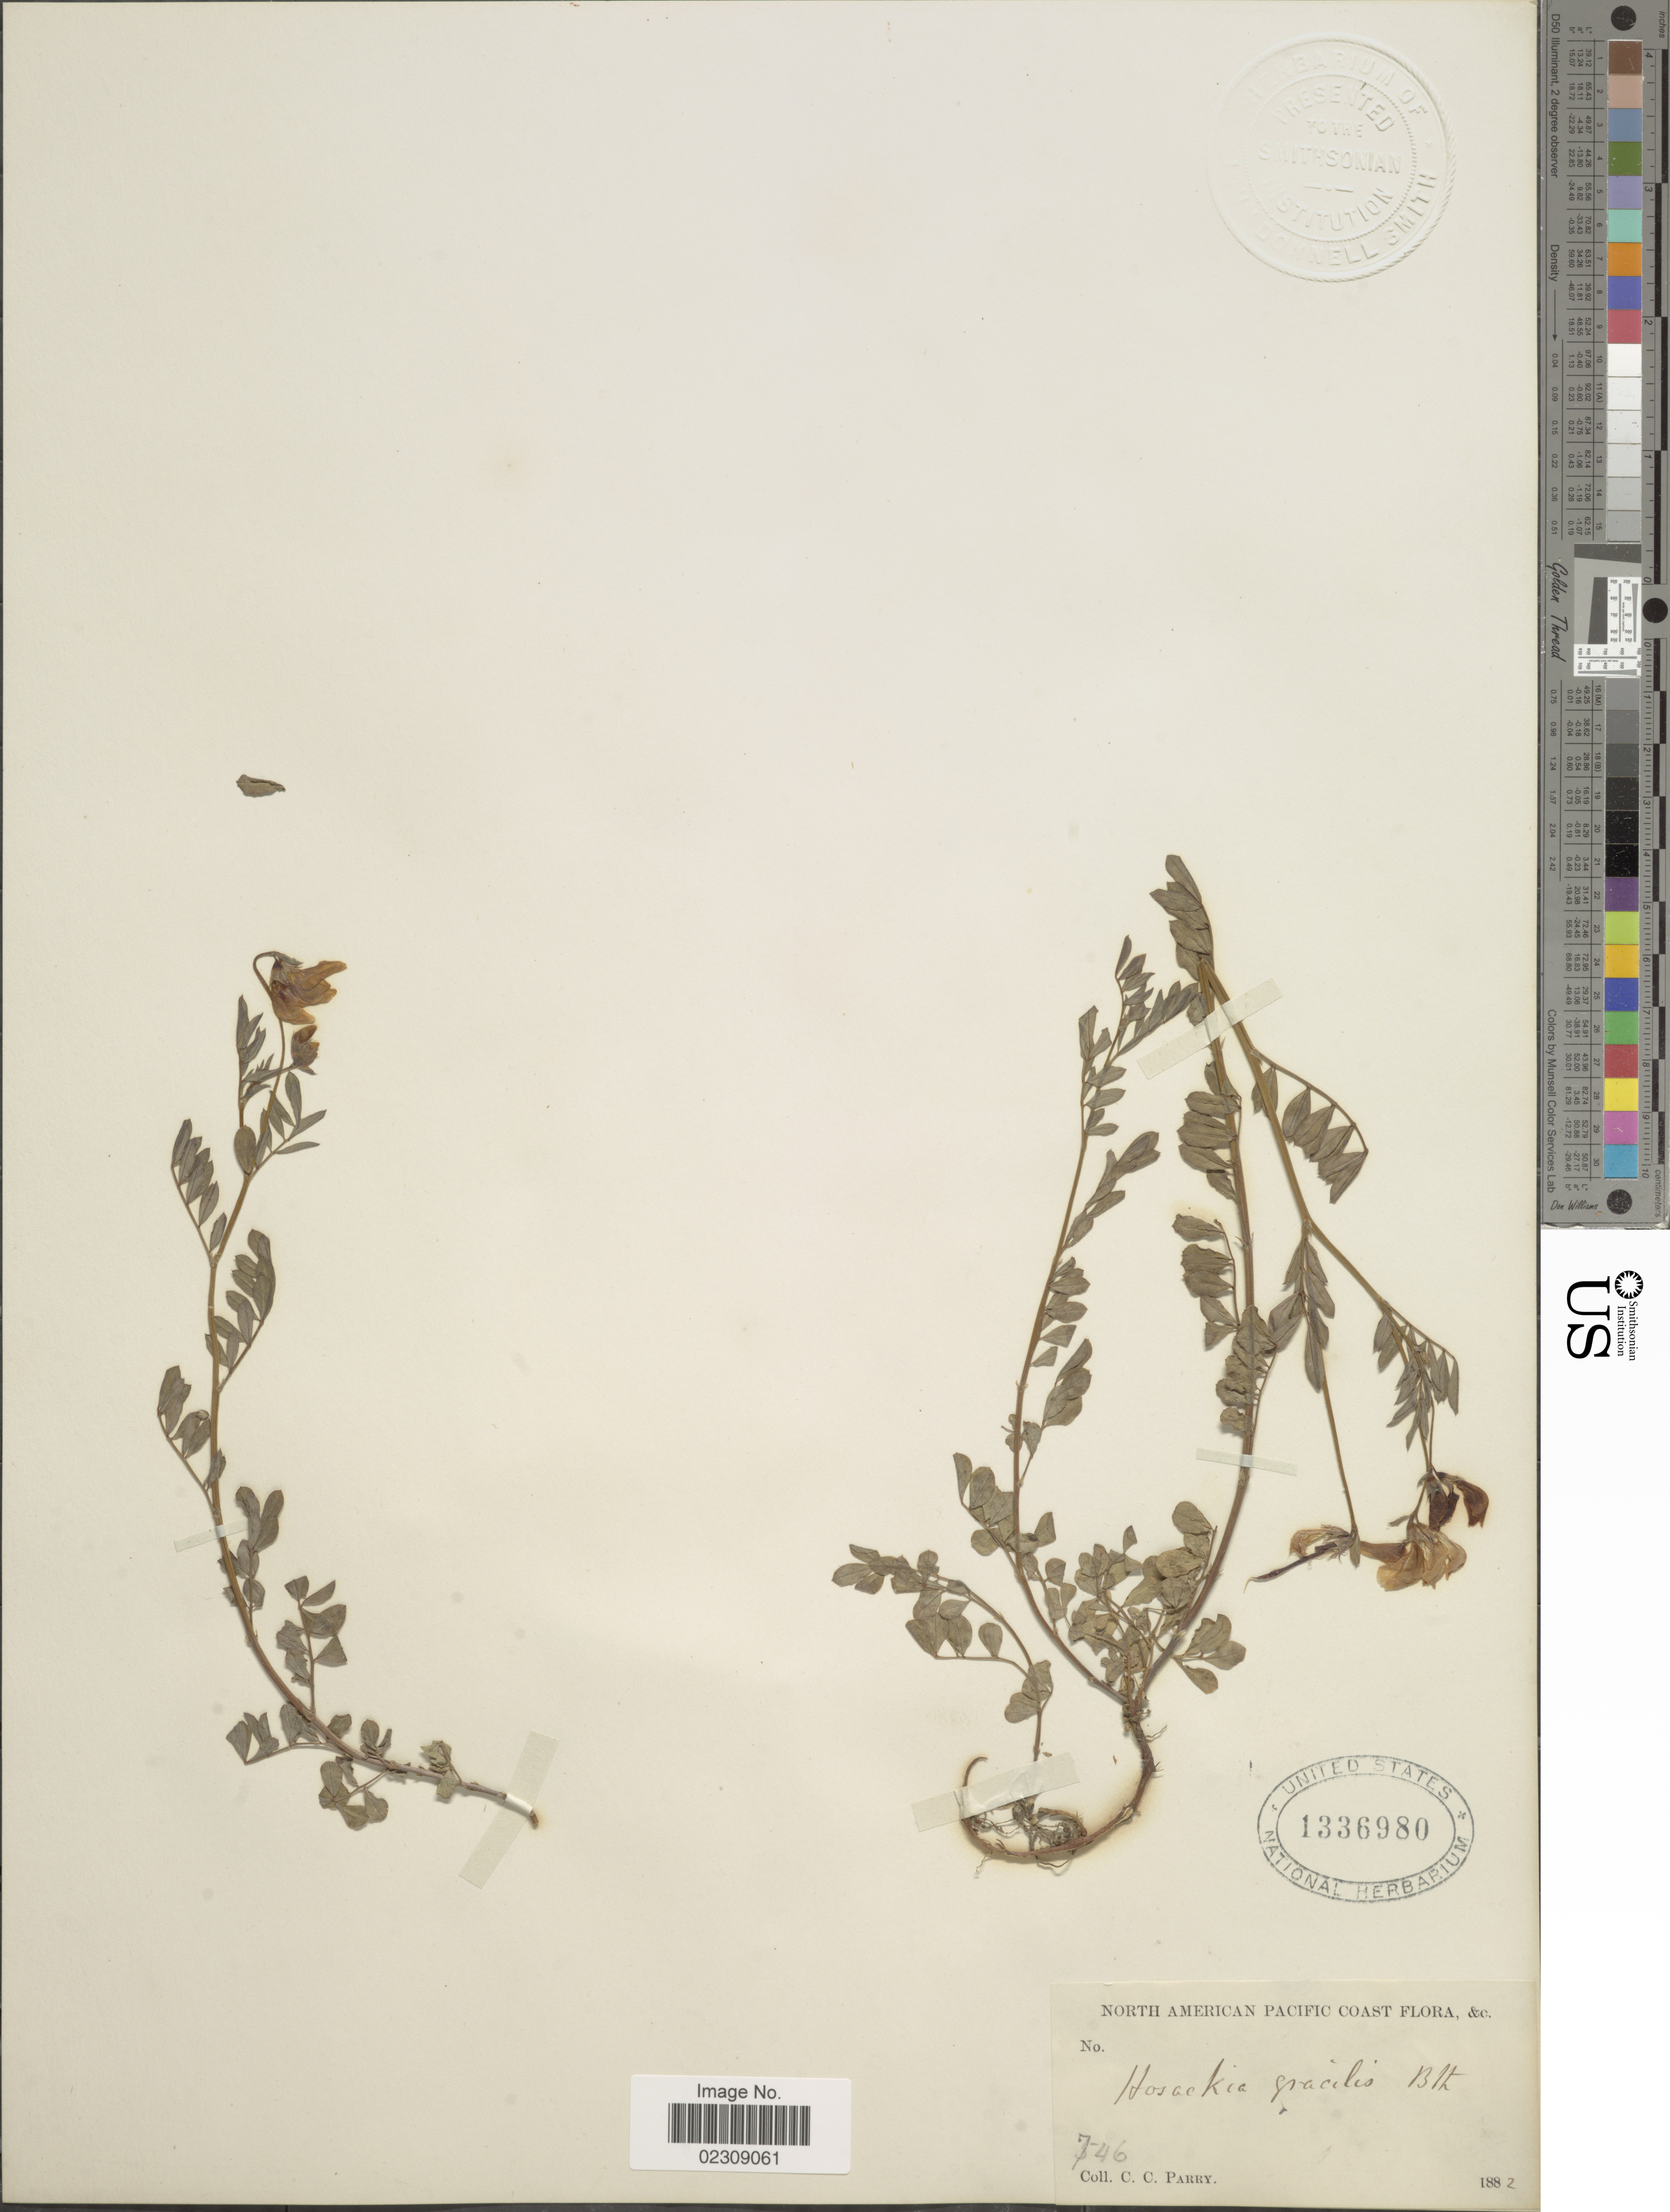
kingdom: Plantae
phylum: Tracheophyta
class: Magnoliopsida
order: Fabales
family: Fabaceae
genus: Hosackia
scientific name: Hosackia gracilis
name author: Benth.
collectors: C. C. Parry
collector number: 746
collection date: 1882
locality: North American Pacific Coast flora, &c.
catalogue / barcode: US 1336980